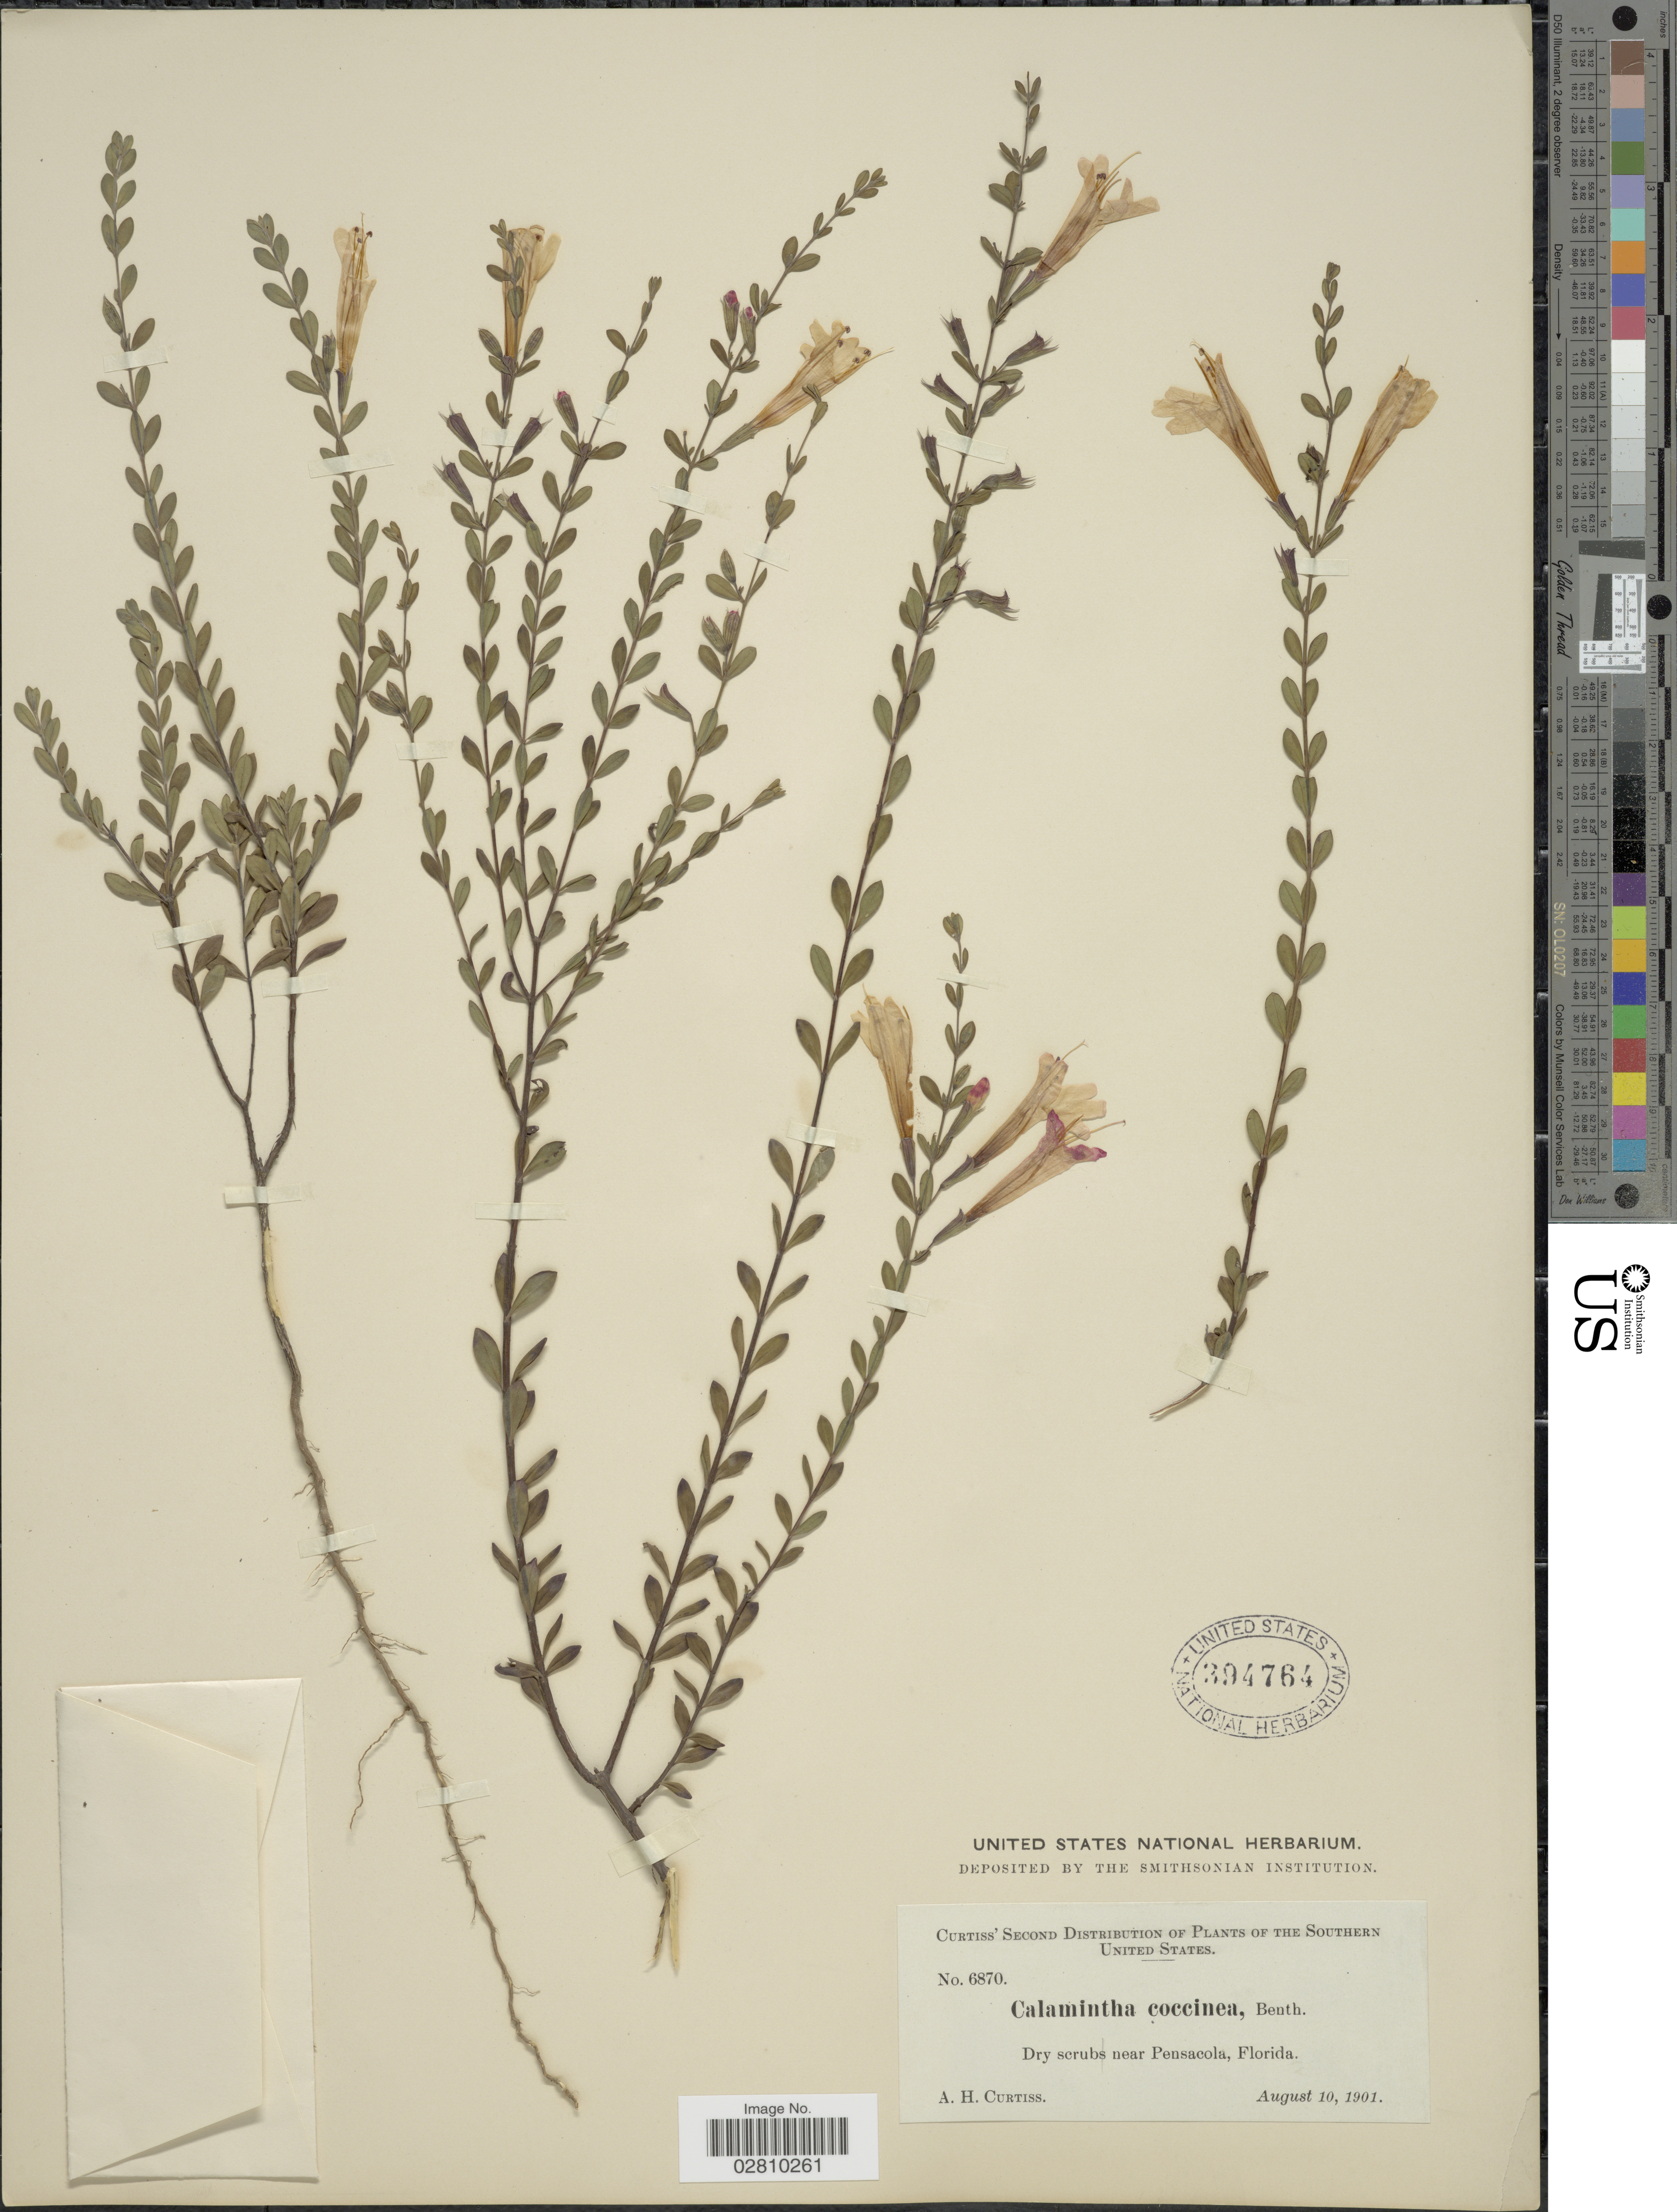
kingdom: Plantae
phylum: Tracheophyta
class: Magnoliopsida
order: Lamiales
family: Lamiaceae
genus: Clinopodium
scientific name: Clinopodium coccineum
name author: (Nutt. ex Hook.) Kuntze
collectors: A. H. Curtiss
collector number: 6870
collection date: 1901-08-10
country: United States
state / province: Florida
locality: Southern United States. dry scrubs near Pensacola, Florida.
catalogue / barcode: US 394764